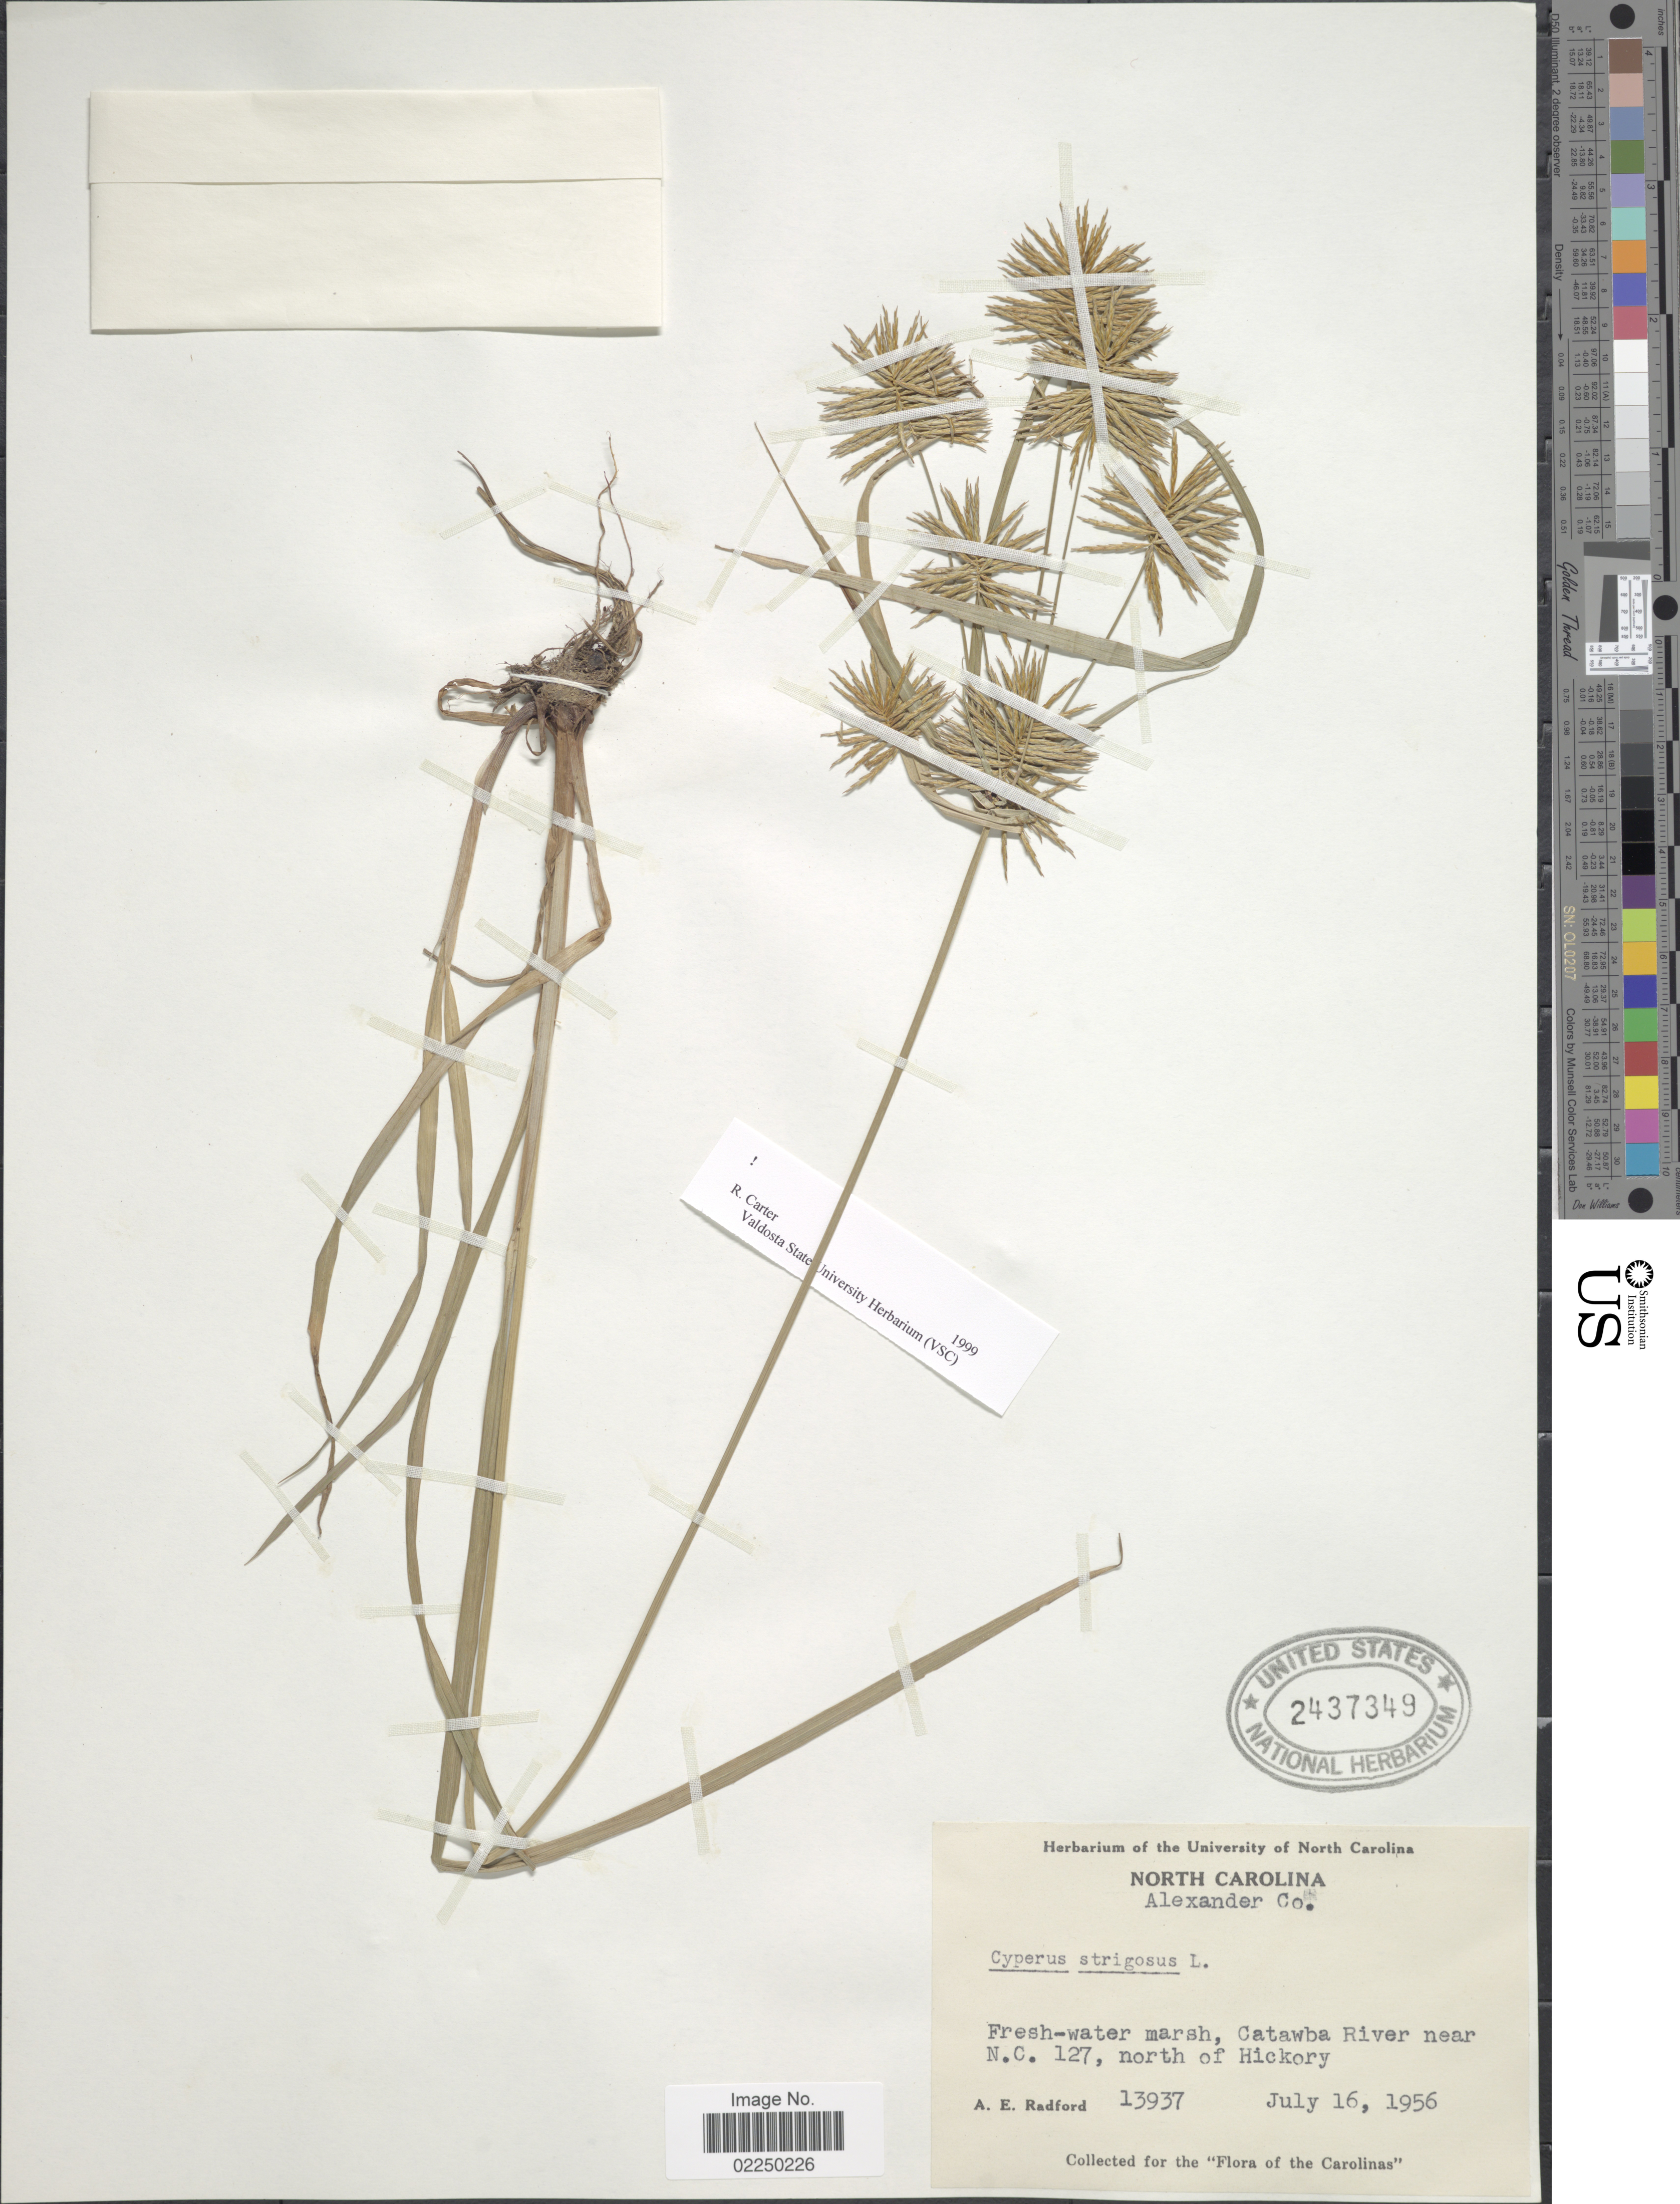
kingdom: Plantae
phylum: Tracheophyta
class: Liliopsida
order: Poales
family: Cyperaceae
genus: Cyperus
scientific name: Cyperus strigosus L.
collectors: A. E. Radford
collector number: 13937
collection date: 1956-07-16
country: United States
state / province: North Carolina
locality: Alexander Co., Catawba River near N.C. 127, north of Hickory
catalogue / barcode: US 2437349